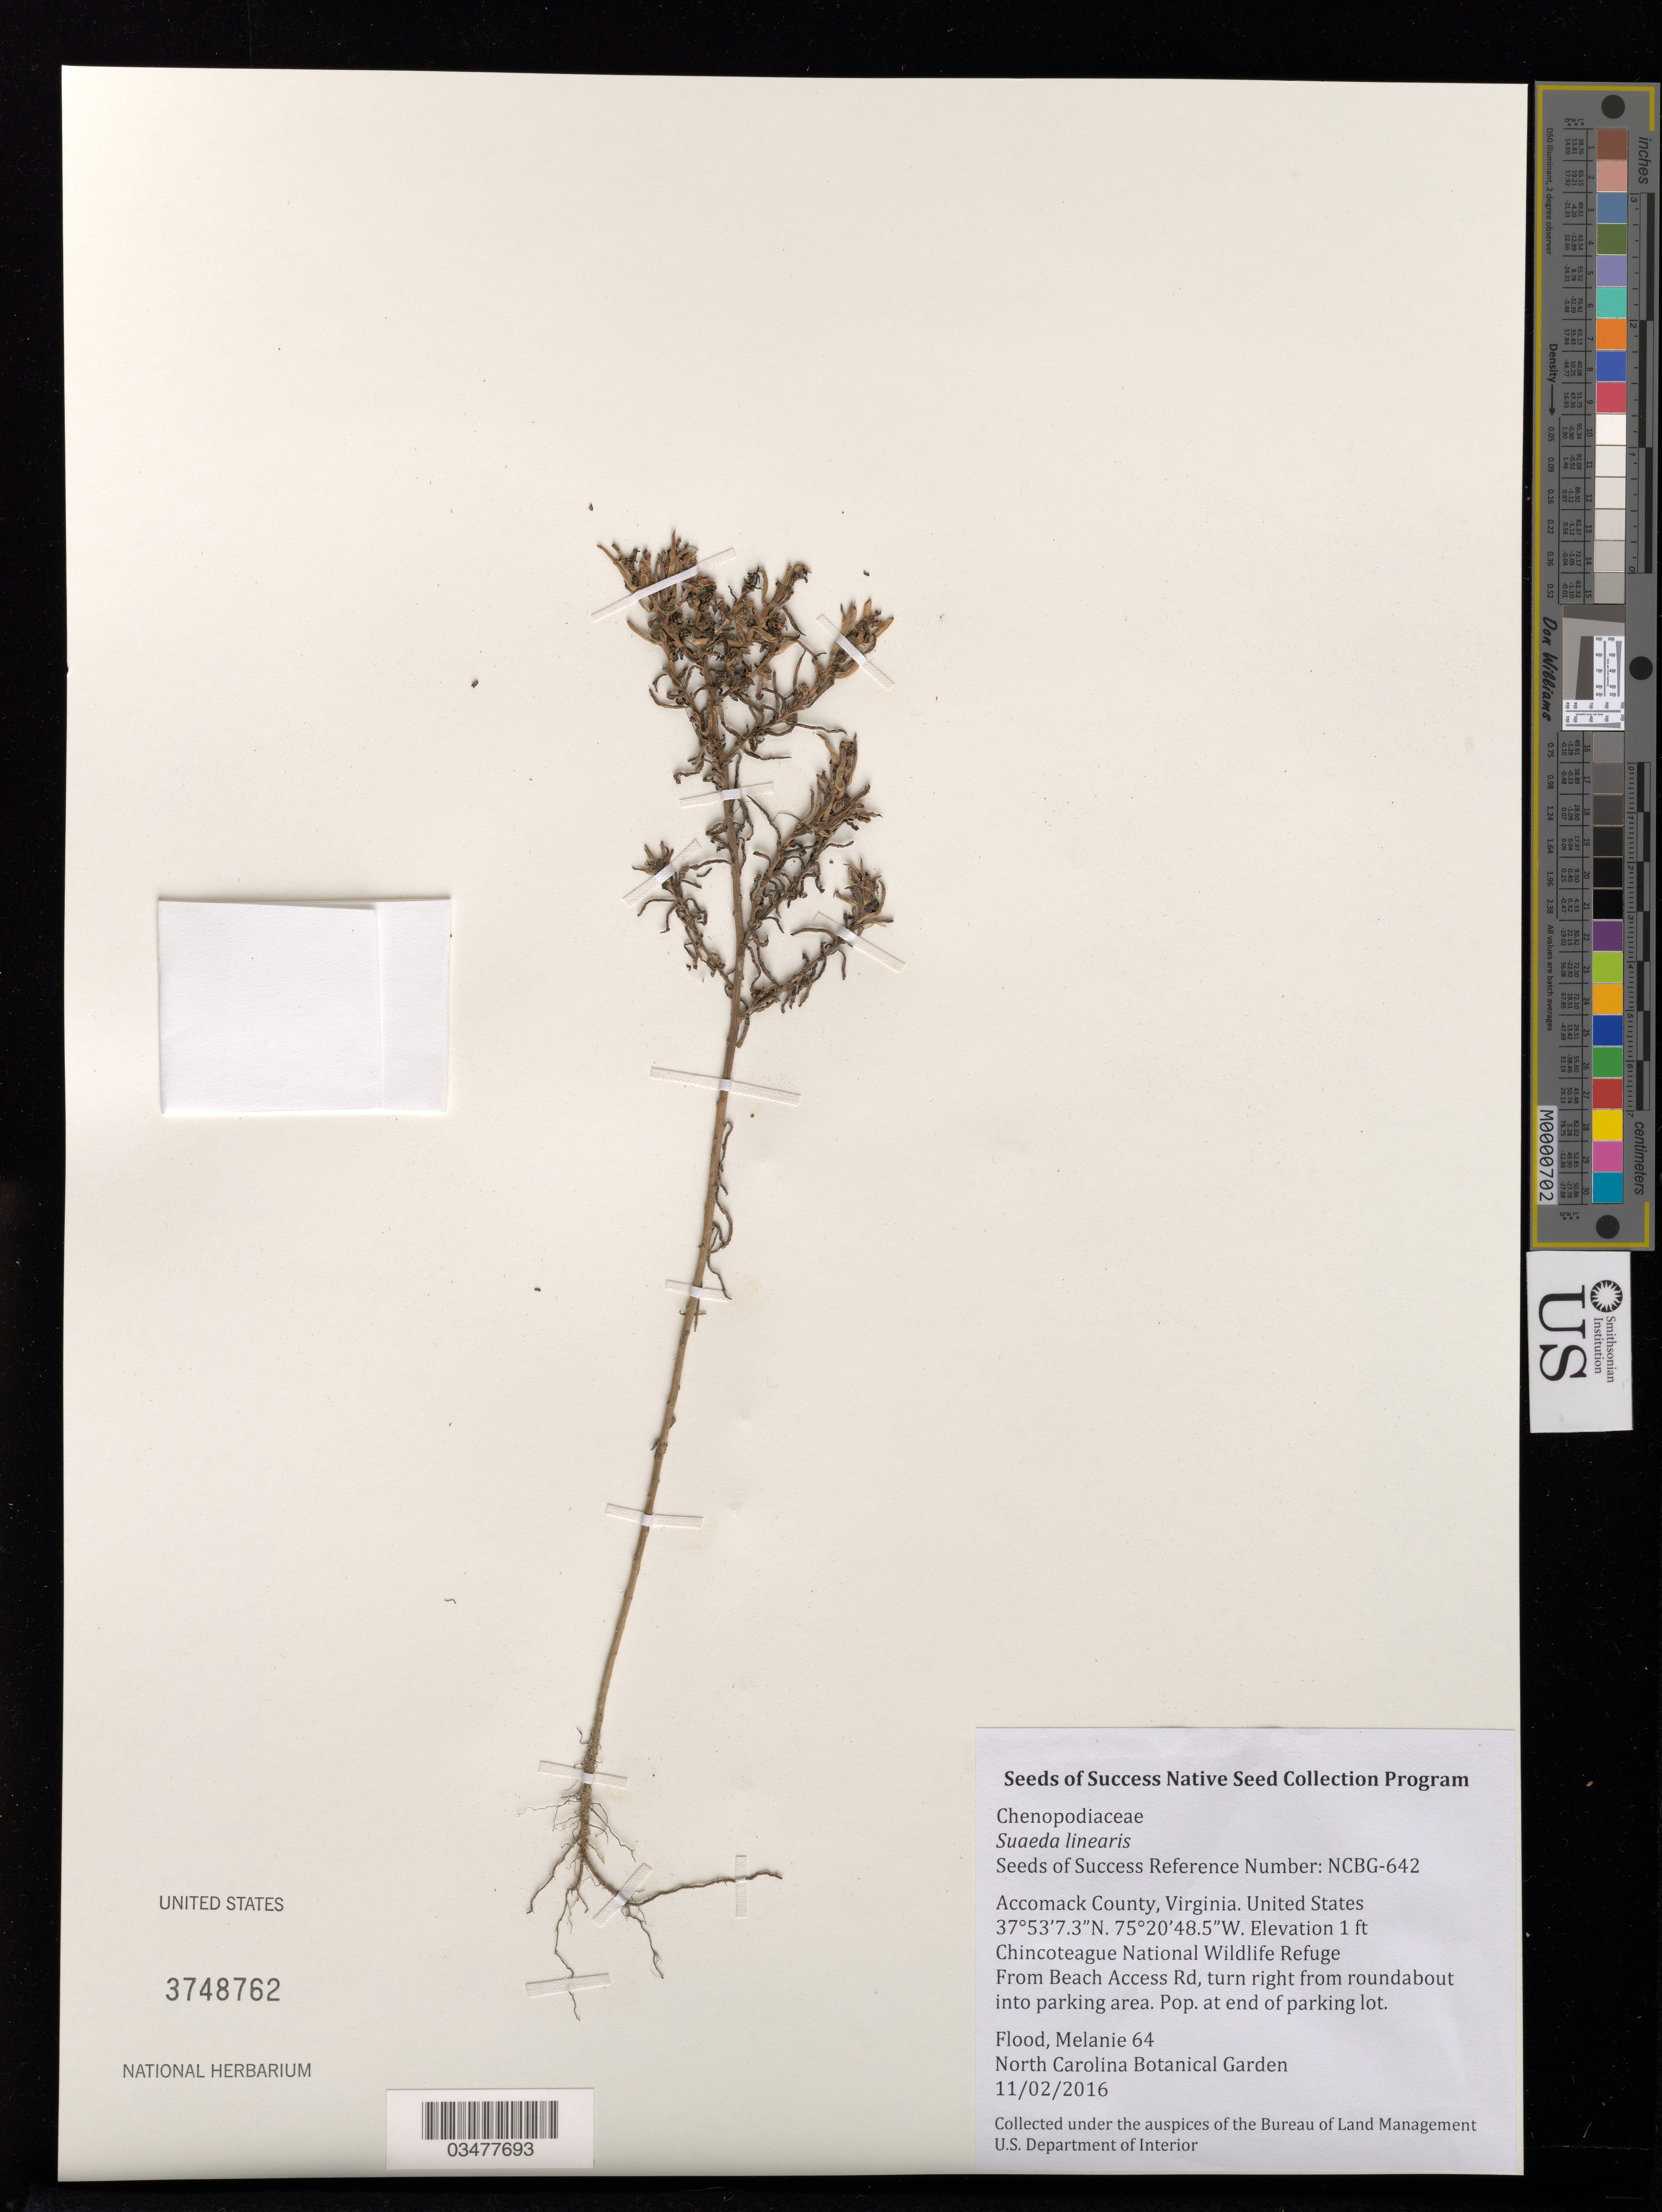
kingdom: Plantae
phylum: Tracheophyta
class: Magnoliopsida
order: Caryophyllales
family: Amaranthaceae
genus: Suaeda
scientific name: Suaeda linearis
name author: (Elliott) Moq.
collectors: M. Flood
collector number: NCBG-642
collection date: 2016-11-02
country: United States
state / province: Virginia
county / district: Accomack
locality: Chincoteague National Wildlife Refuge, Beach Access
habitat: Interdune brackish marsh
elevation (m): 0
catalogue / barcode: US 3748762